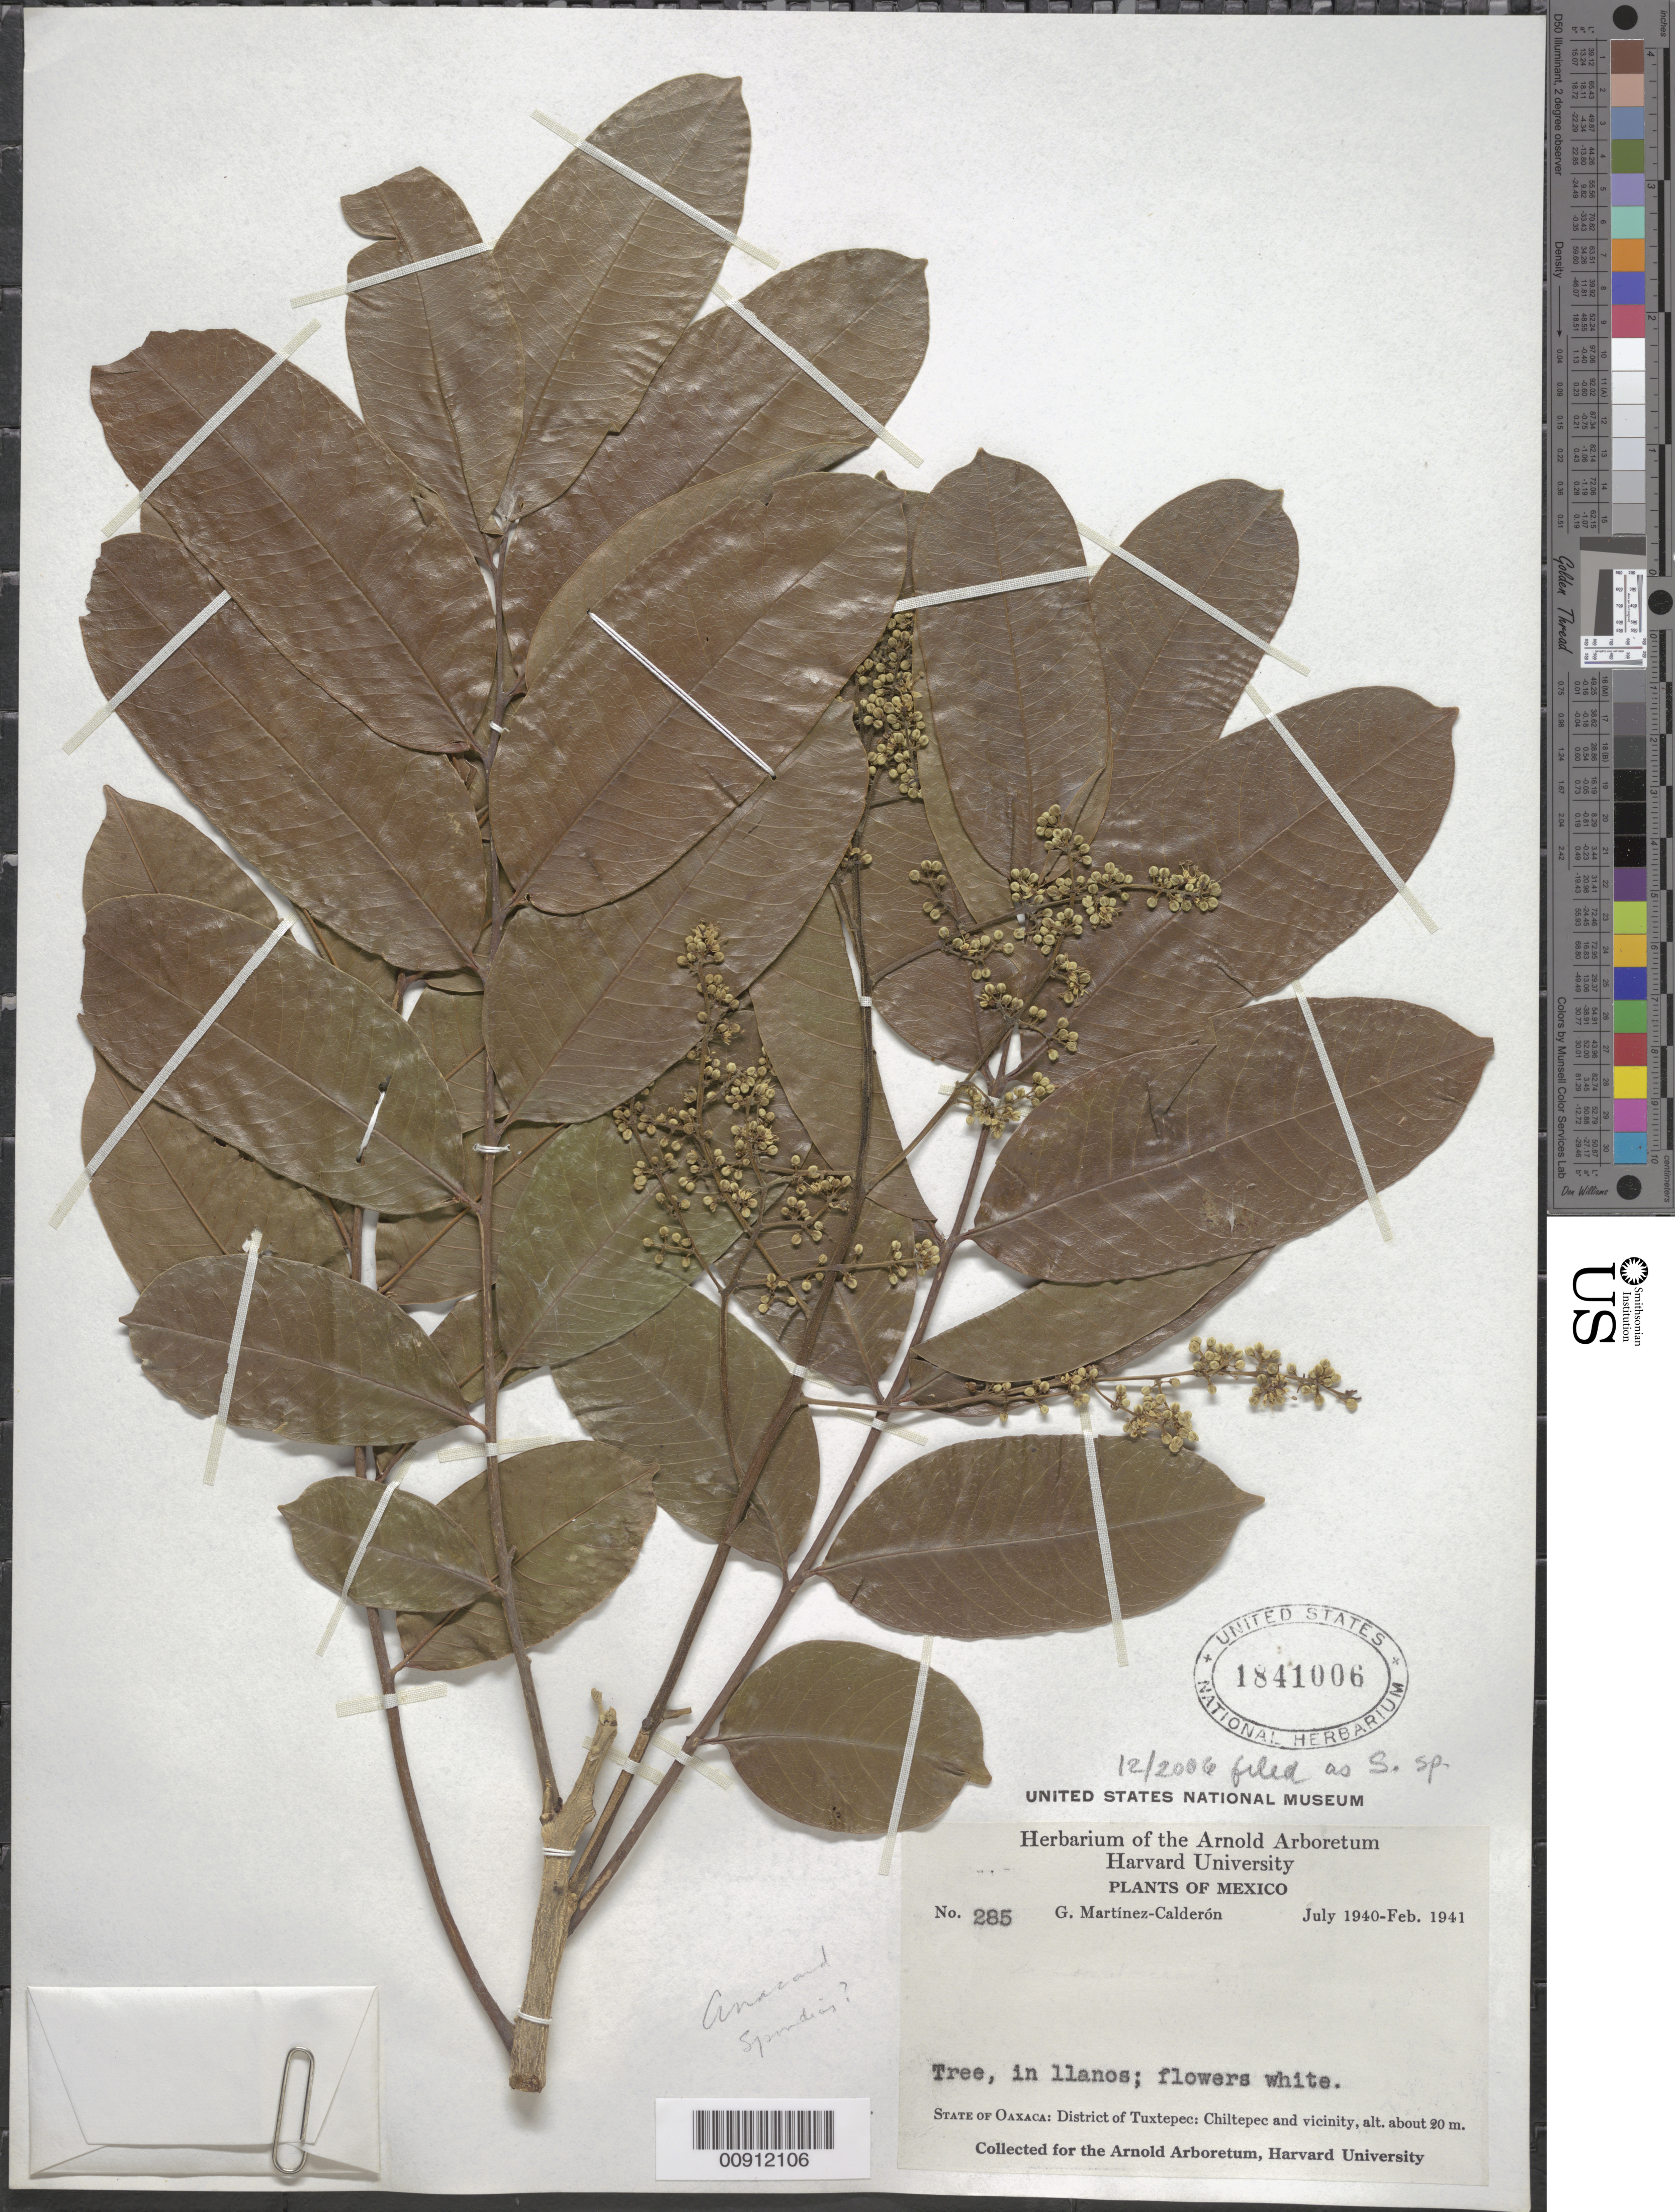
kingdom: Plantae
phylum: Tracheophyta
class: Magnoliopsida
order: Sapindales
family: Rutaceae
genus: Zanthoxylum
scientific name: Zanthoxylum riedelianum subsp. kellermanii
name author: (P. Wilson) Reynel ex C. Nelson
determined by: Londoño-Echeverri, Y.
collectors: G. Martinez-C.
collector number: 285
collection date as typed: Jul 1940 to -- Feb 1941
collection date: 1940-07/1941-02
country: Mexico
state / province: Oaxaca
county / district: Tuxtepec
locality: State of Oaxaca: District of Tuxtepec: Chiltepec and vicinity.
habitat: In llanos.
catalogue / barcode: US 1841006